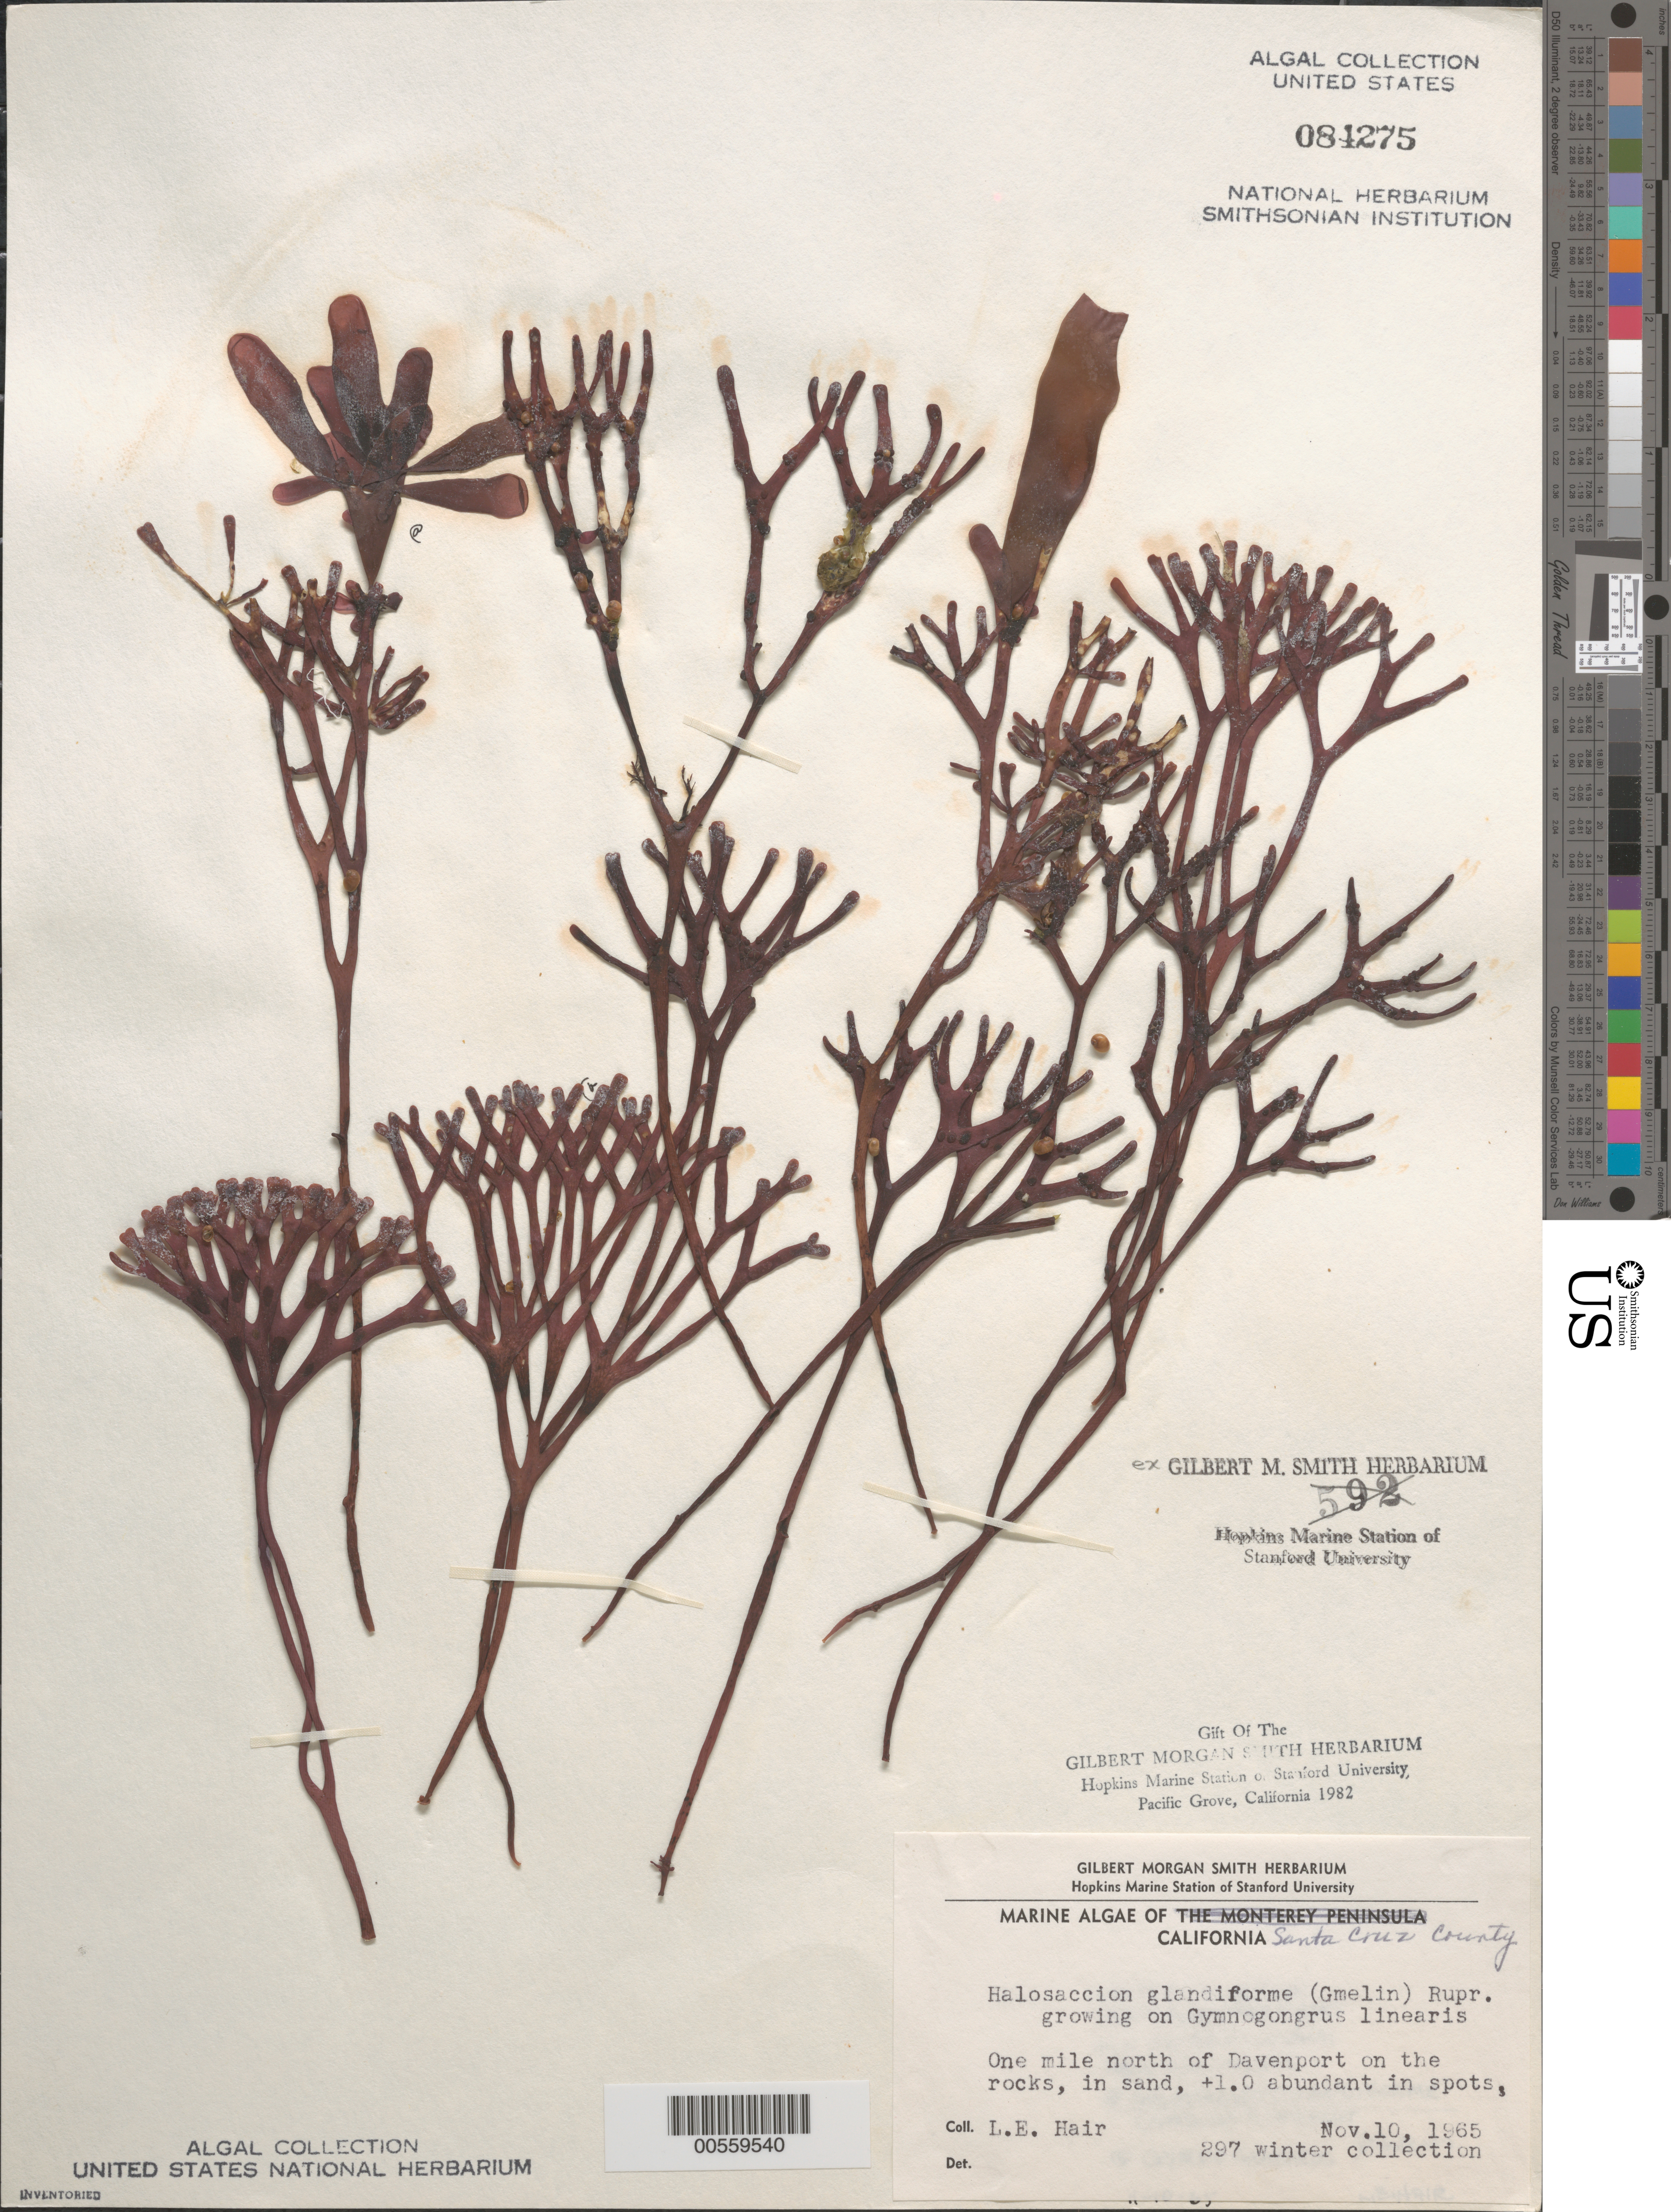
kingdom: Plantae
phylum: Rhodophyta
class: Florideophyceae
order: Palmariales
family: Palmariaceae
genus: Halosaccion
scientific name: Halosaccion glandiforme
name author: (S.G. Gmel.) Rupr.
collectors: L. Hair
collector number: Leh 297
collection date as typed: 10 Nov 1965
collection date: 1965-11-10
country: United States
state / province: California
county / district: Santa Cruz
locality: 1 mile north of Davenport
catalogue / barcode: US 84275